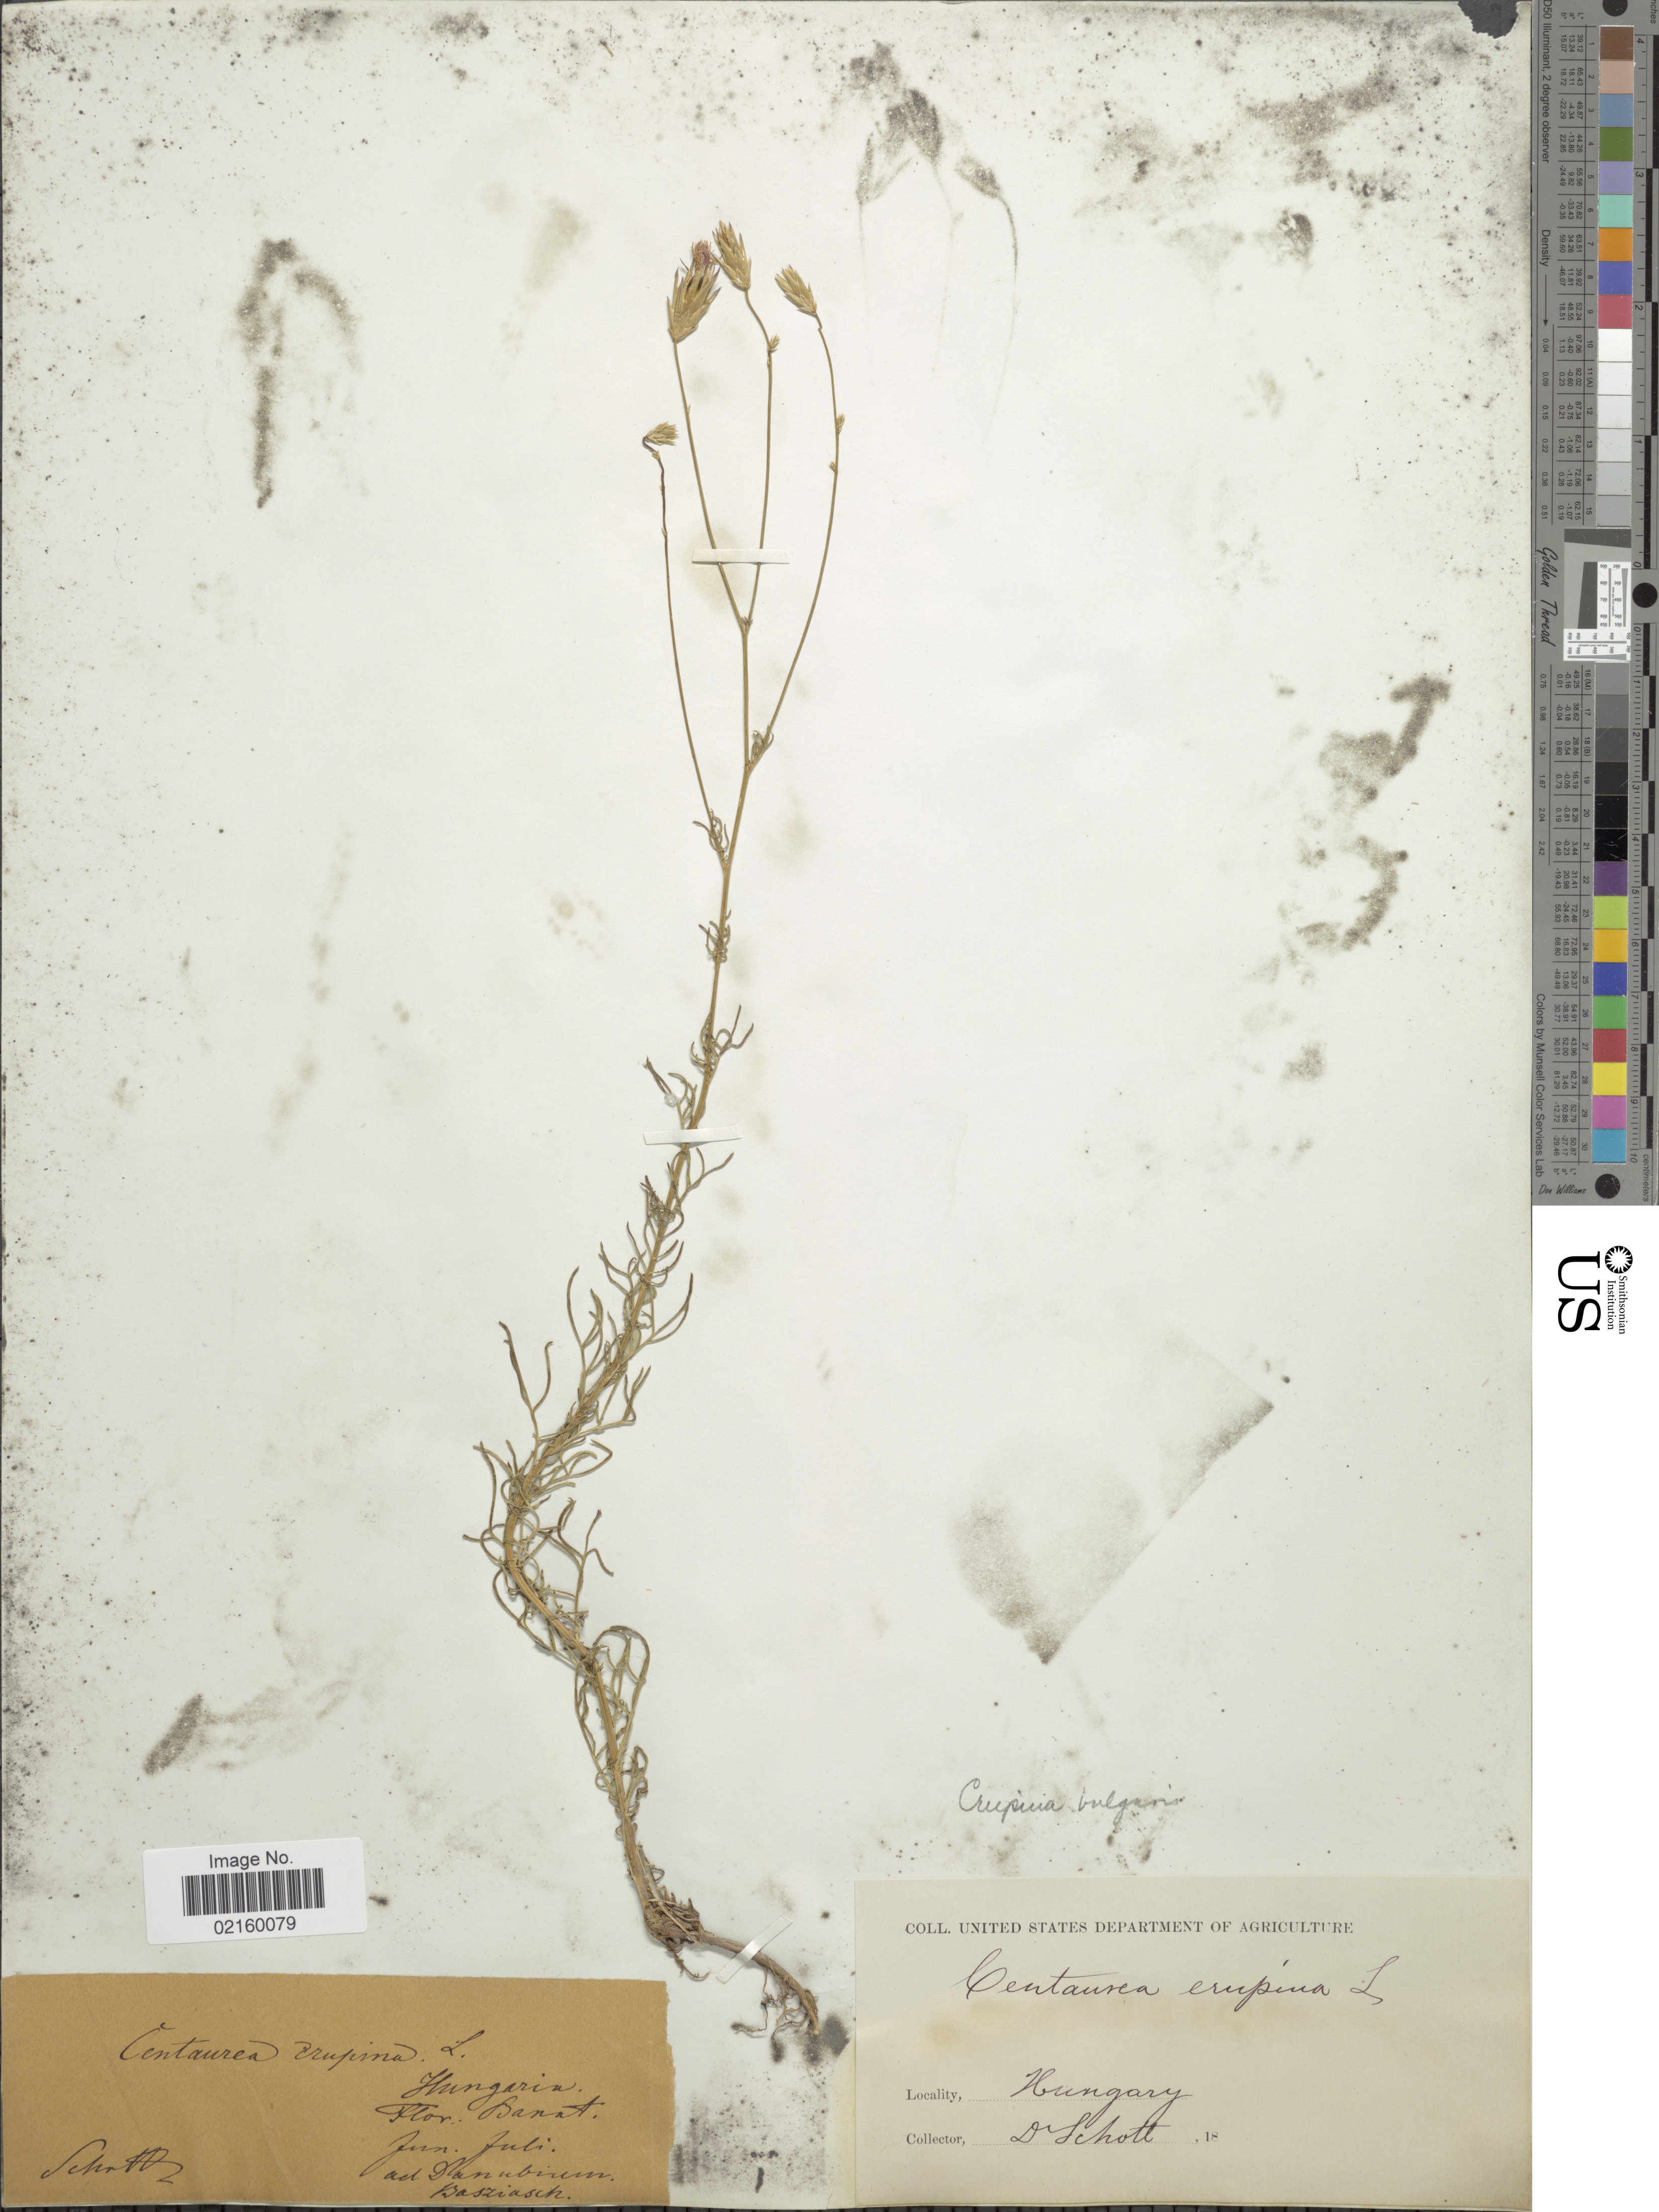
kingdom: Plantae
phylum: Tracheophyta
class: Magnoliopsida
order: Asterales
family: Asteraceae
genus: Crupina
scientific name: Crupina vulgaris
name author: Pers. ex Cass.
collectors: Schott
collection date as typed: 18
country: Hungary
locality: Barat [interpreted]